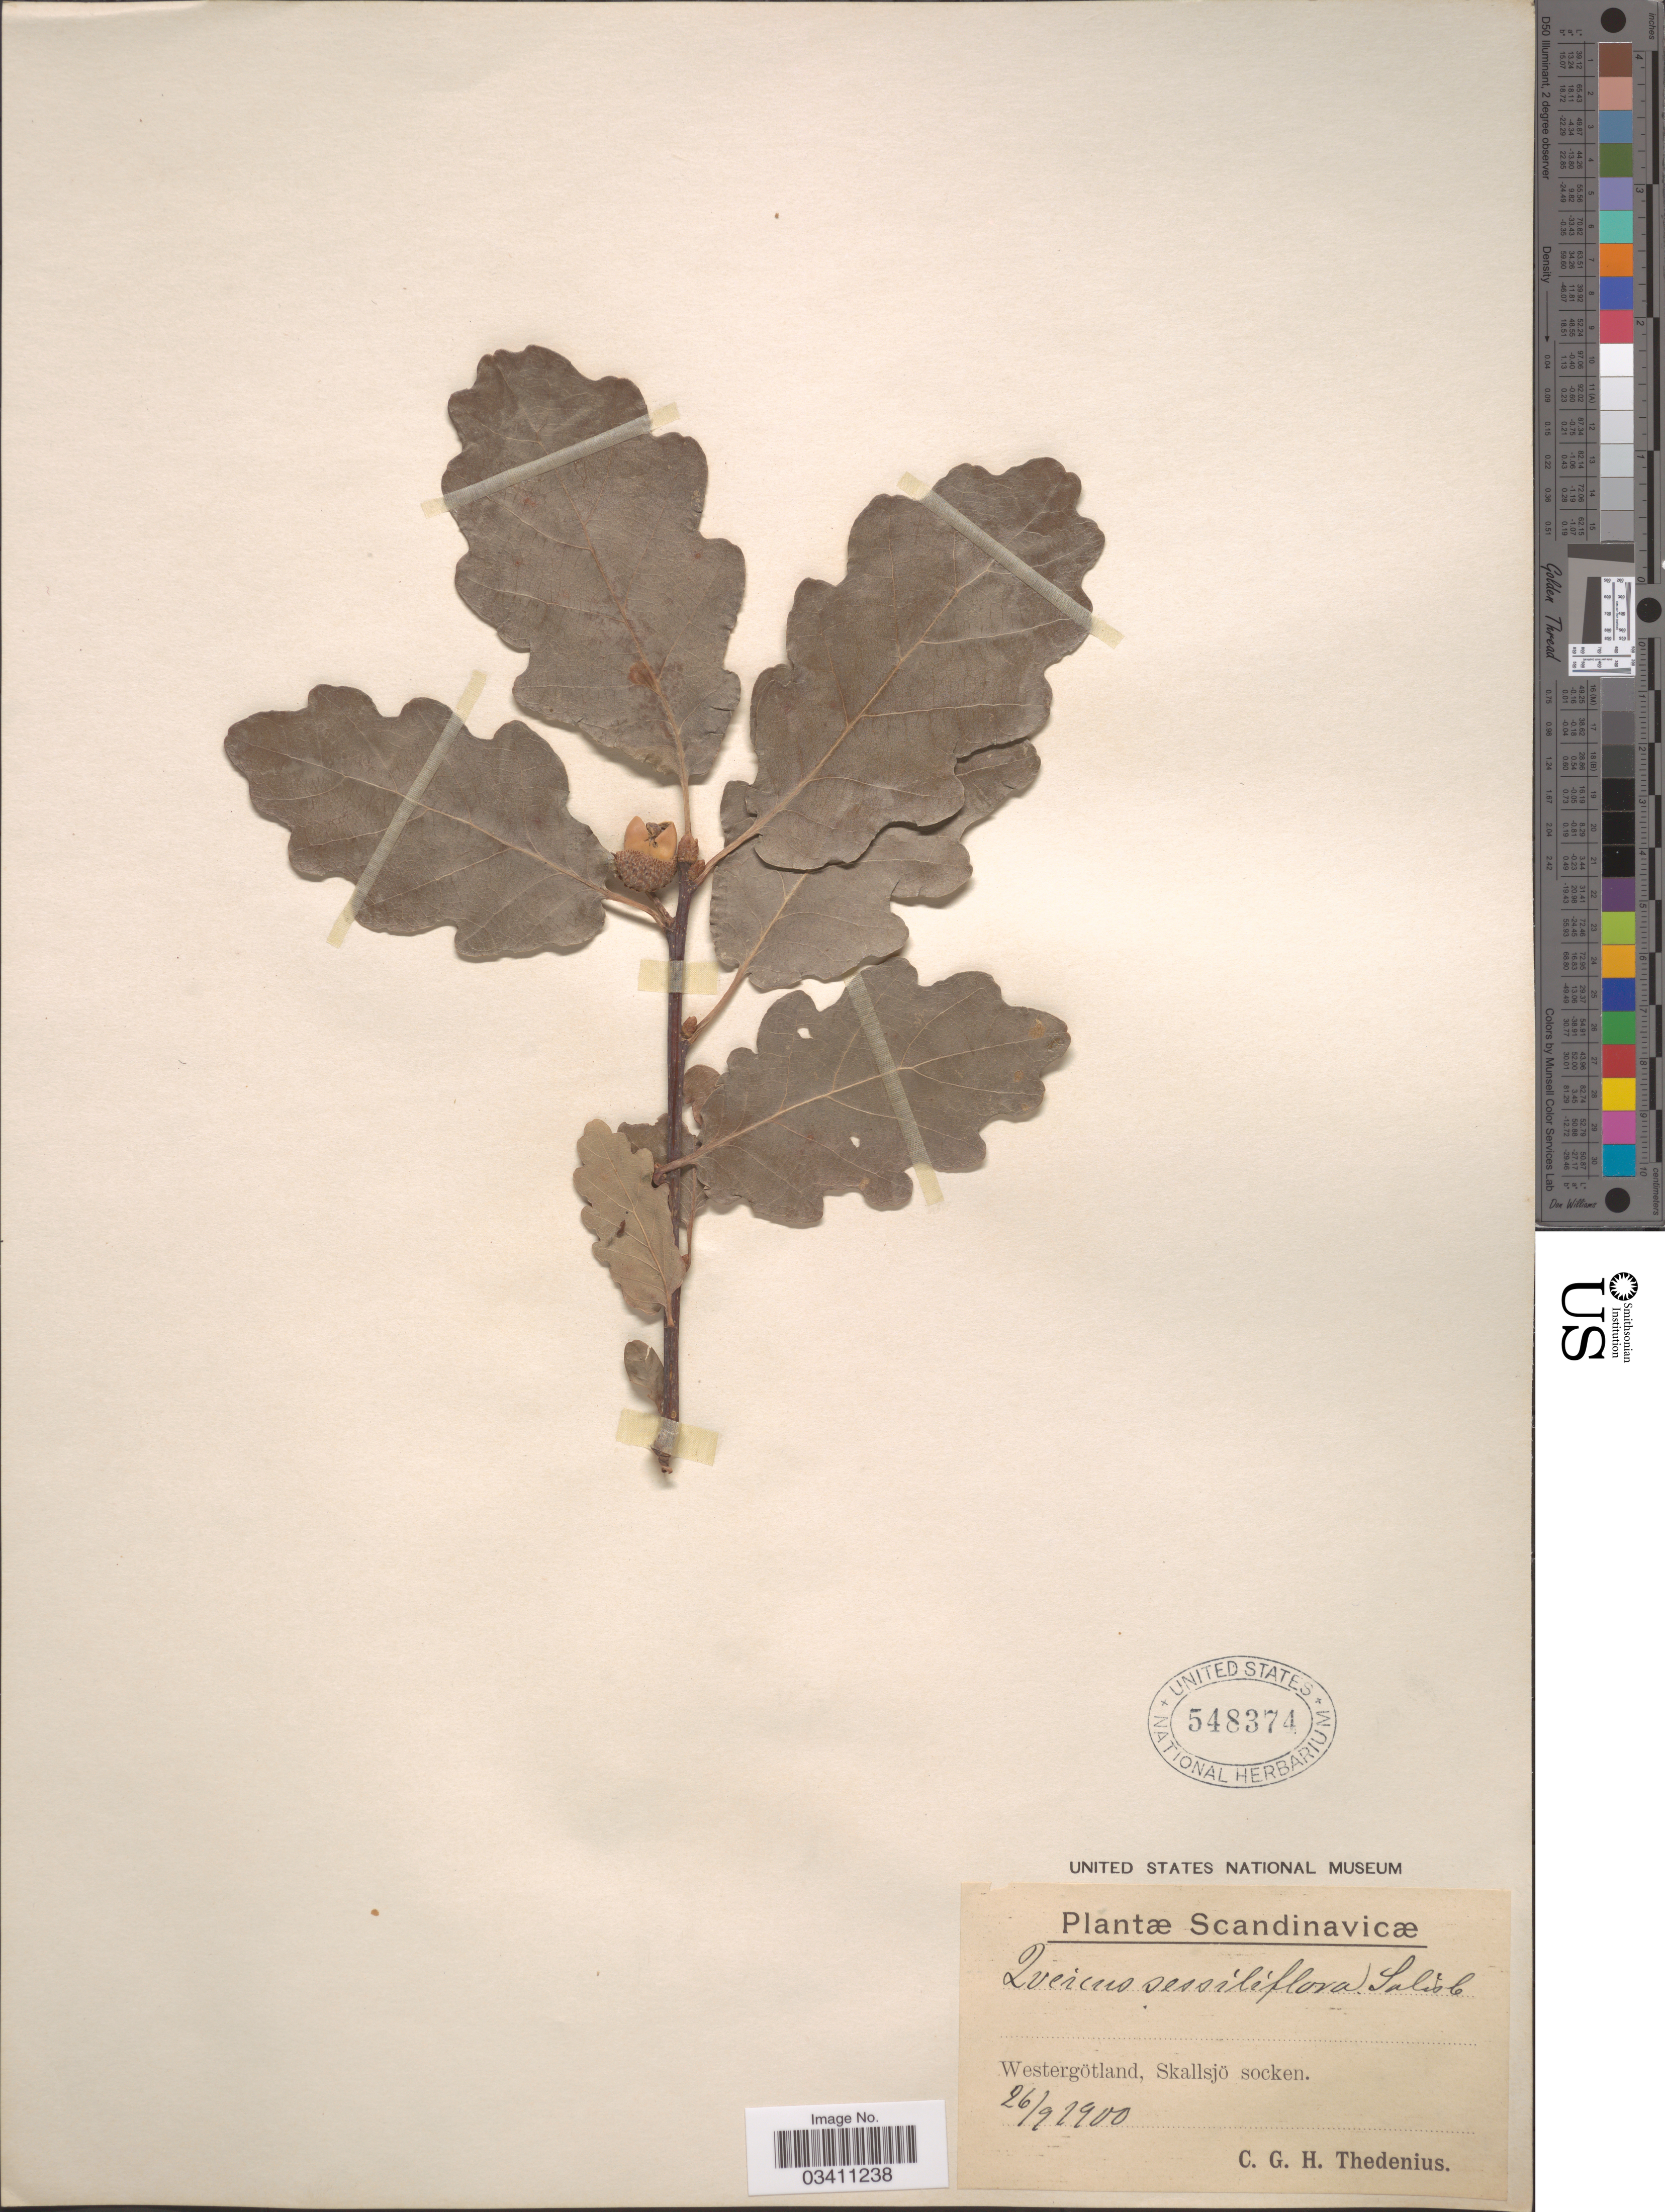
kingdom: Plantae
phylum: Tracheophyta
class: Magnoliopsida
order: Fagales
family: Fagaceae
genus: Quercus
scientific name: Quercus sessiliflora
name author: Salisb.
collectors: C. Thedenius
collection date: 1900-09-26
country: Sweden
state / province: Västra Götaland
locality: Scandinavicæ. Westergötland, Skallsjö socken.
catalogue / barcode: US 548374